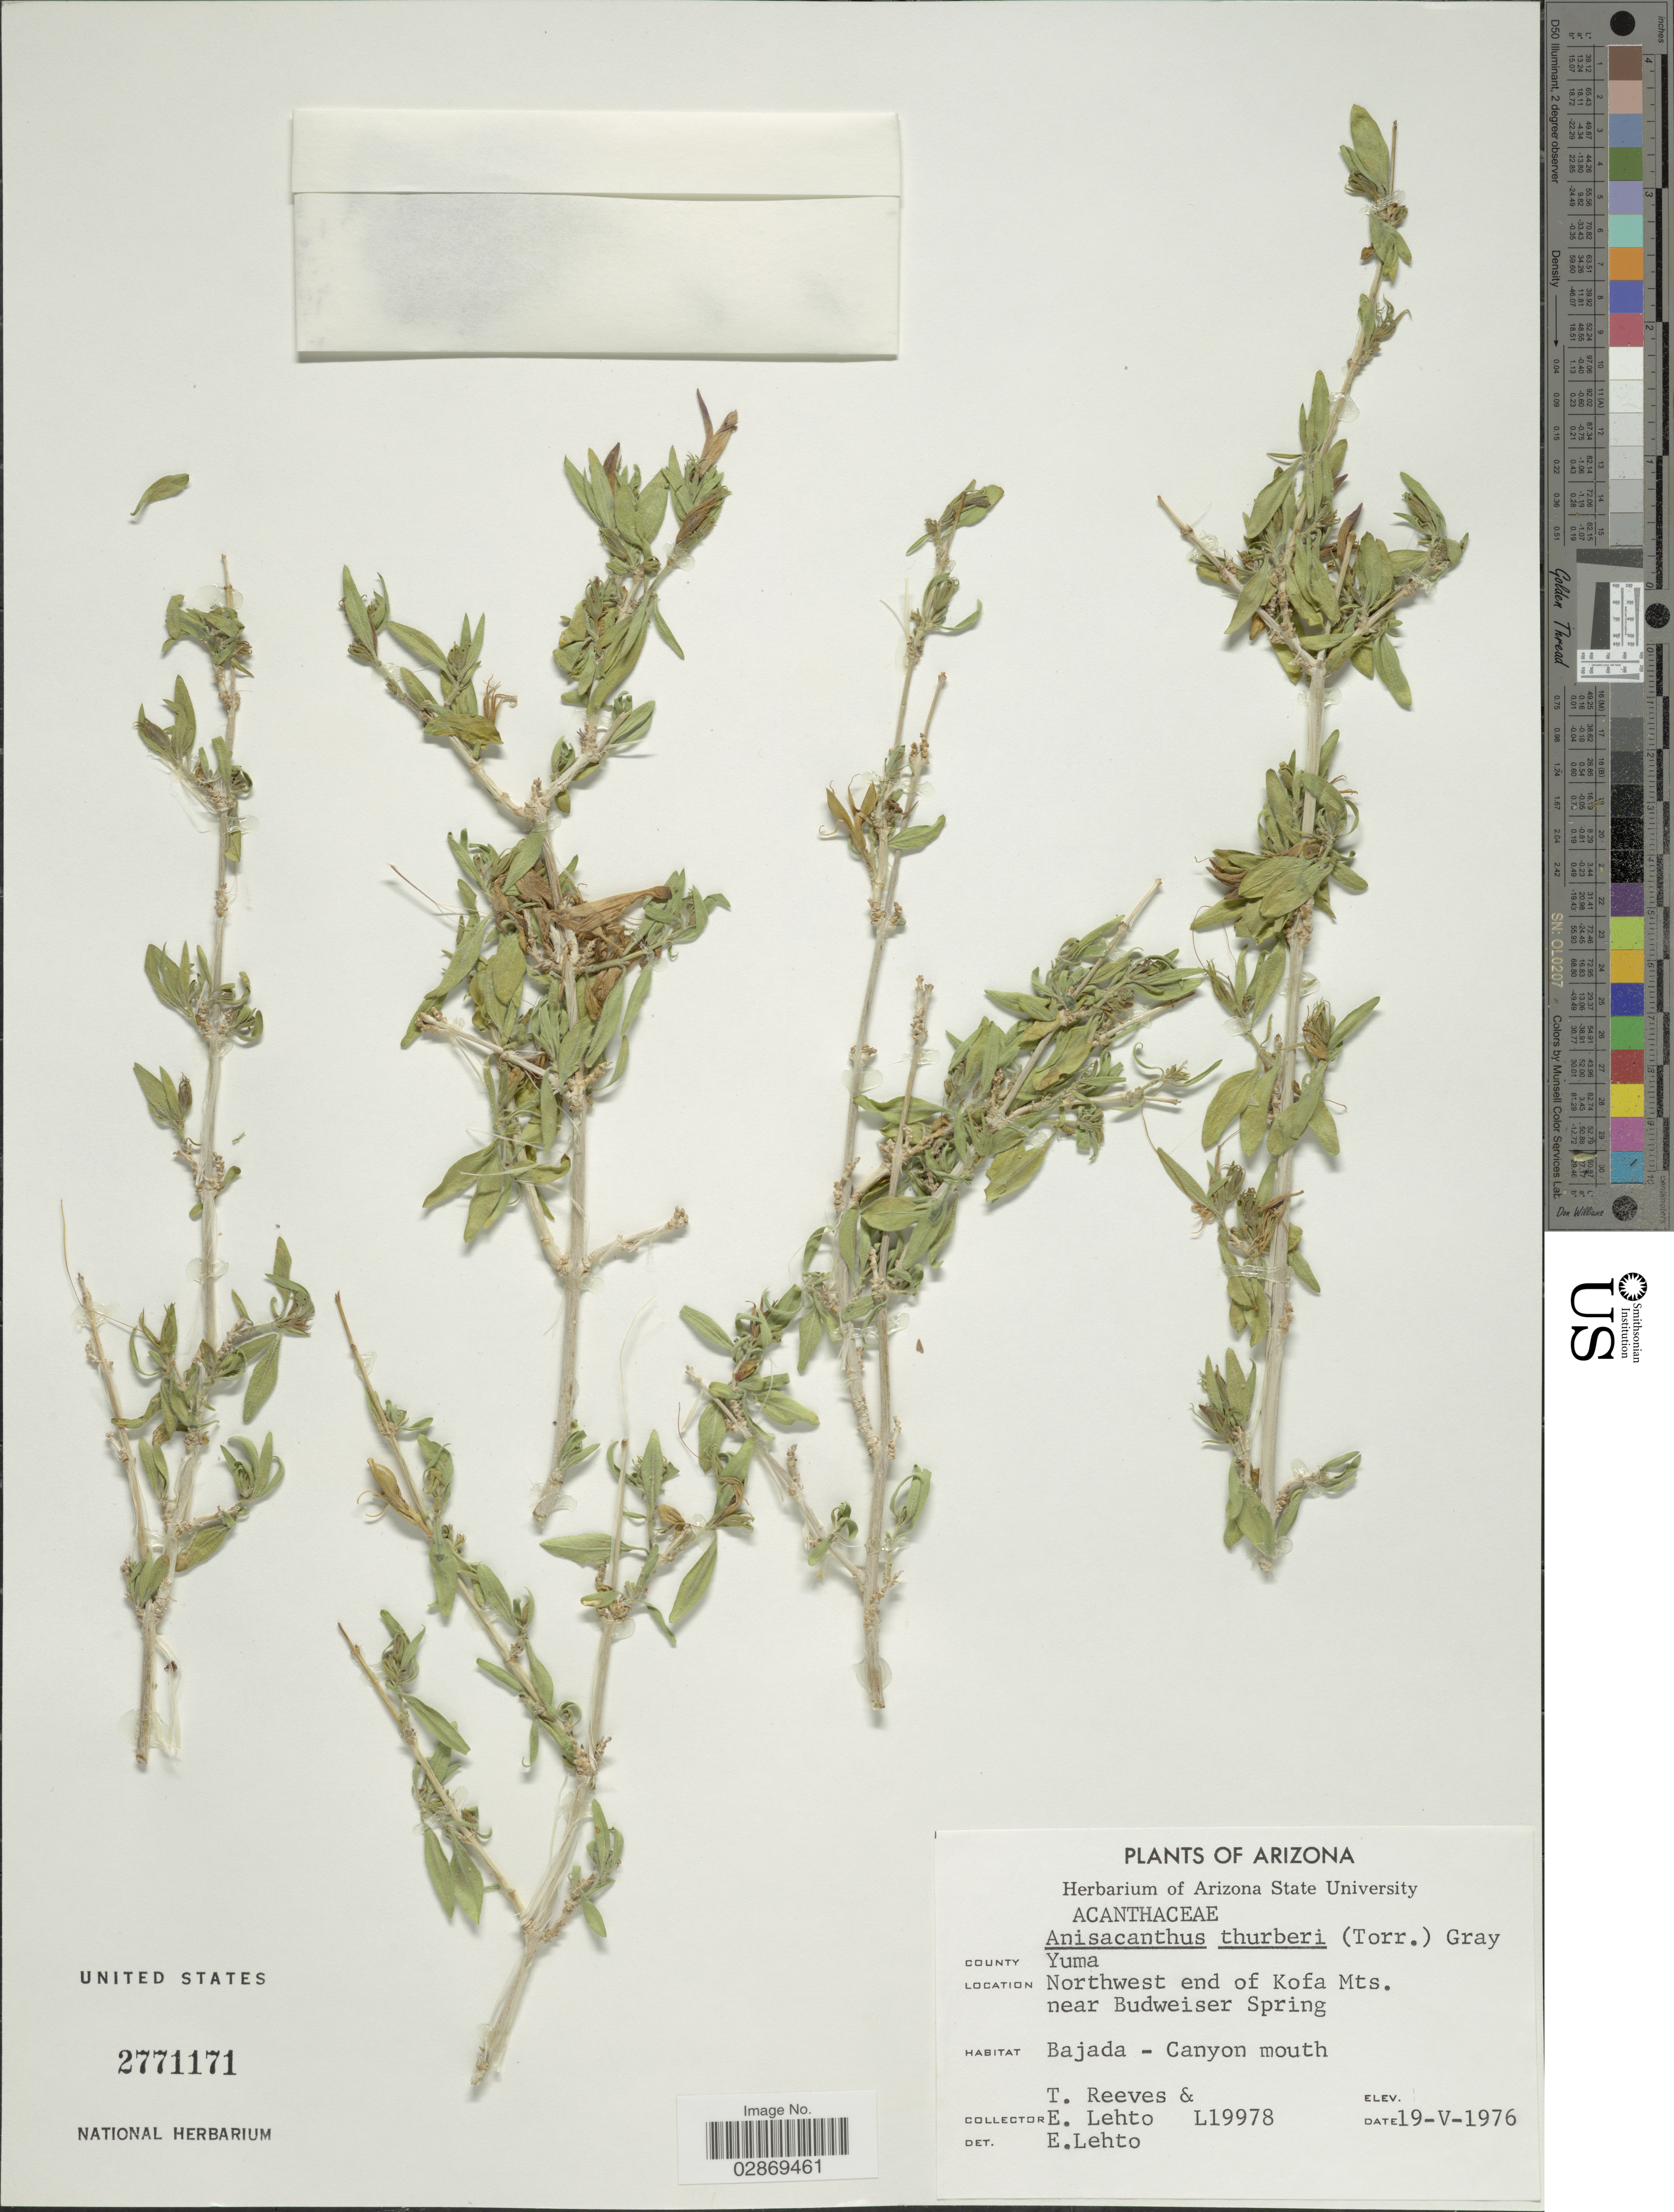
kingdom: Plantae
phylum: Tracheophyta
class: Magnoliopsida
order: Lamiales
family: Acanthaceae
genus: Anisacanthus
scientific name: Anisacanthus thurberi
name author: (Torr.) A. Gray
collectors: T. Reeves & E. Lehto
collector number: L19978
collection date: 1976-05-19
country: United States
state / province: Arizona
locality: County Yuma, Northwest end of Kofa Mts. near Budweiser Spring.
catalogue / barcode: US 2771171